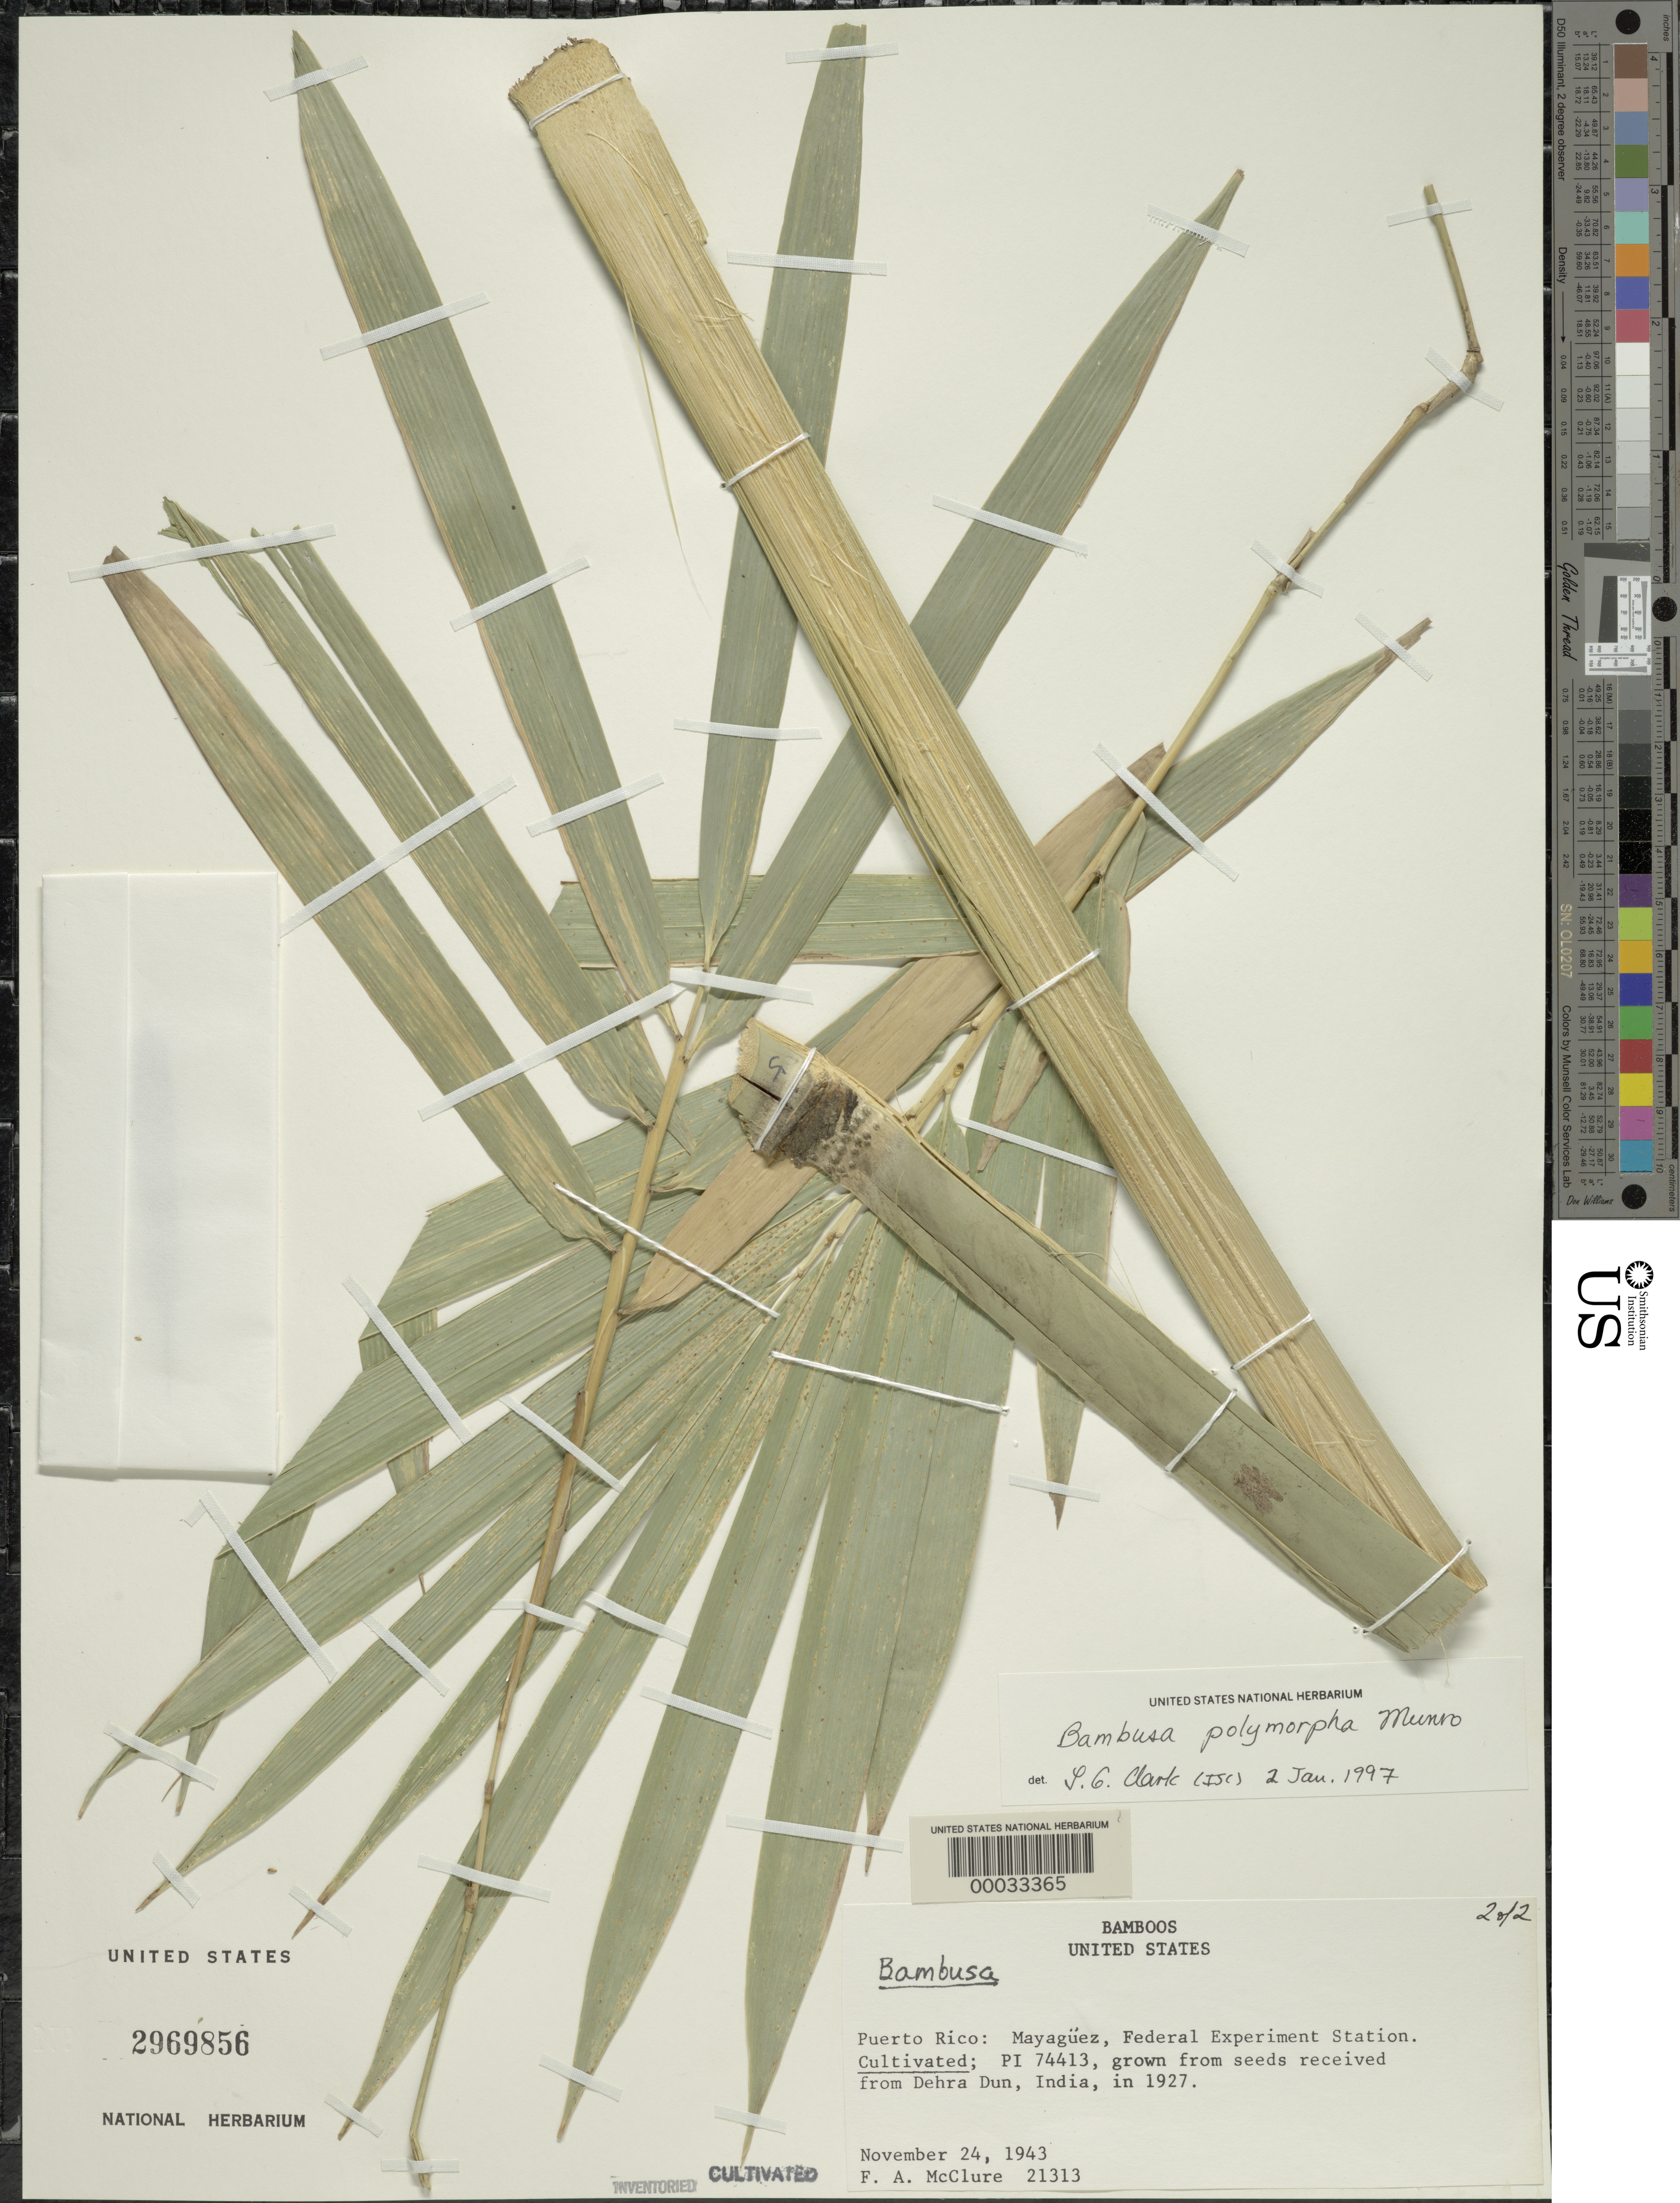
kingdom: Plantae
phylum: Tracheophyta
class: Liliopsida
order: Poales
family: Poaceae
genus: Bambusa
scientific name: Bambusa polymorpha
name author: Munro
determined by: Clark, Lynn G., (ISC), Iowa State University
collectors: F. A. McClure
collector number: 21313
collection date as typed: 24 Nov 1943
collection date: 1943-11-24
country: Puerto Rico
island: Greater Antilles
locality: Mayaguez, federal experiment station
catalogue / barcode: US 2969856